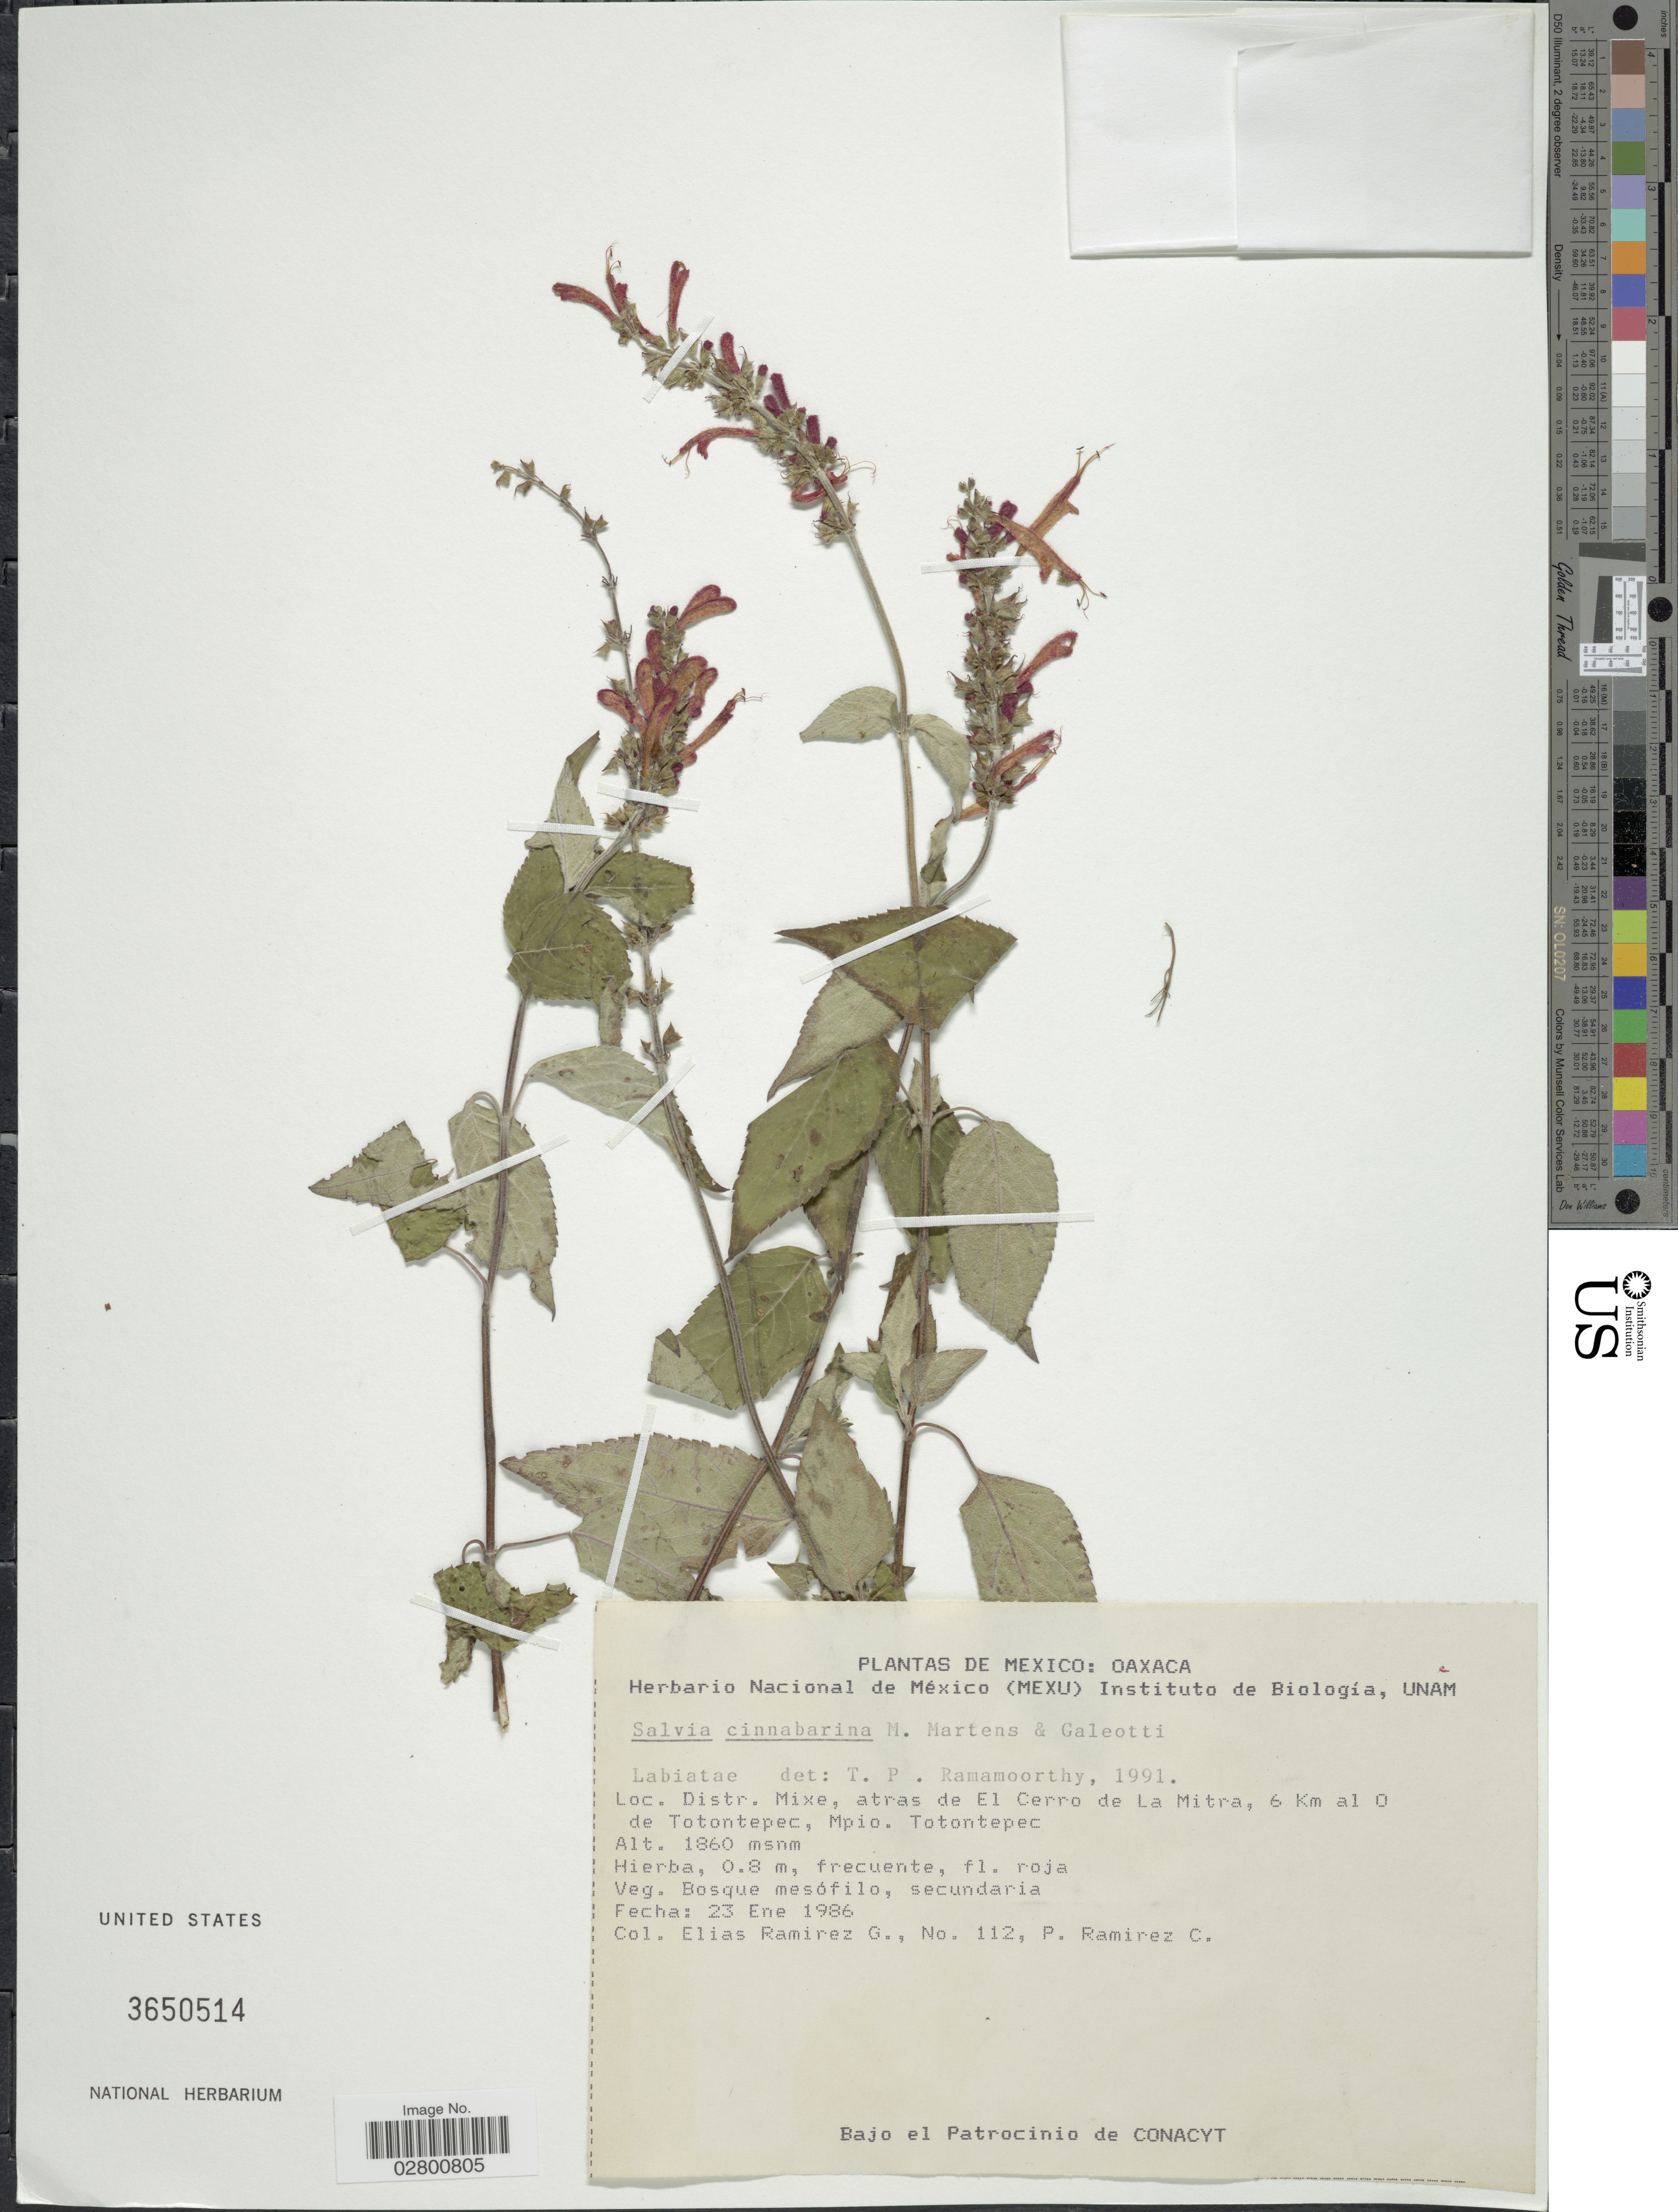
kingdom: Plantae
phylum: Tracheophyta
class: Magnoliopsida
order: Lamiales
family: Lamiaceae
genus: Salvia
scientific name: Salvia cinnabarina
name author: M. Martens & Galeotti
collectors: E. Ramirez G. & P. Ramirez C.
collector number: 112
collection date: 1986-01-23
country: Mexico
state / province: Oaxaca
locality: Distr. Mixe, atras de El Cerro de La Mitra, 6 km al O de Totontepec, Mpio. Totontepec.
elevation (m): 1860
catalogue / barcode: US 3650514